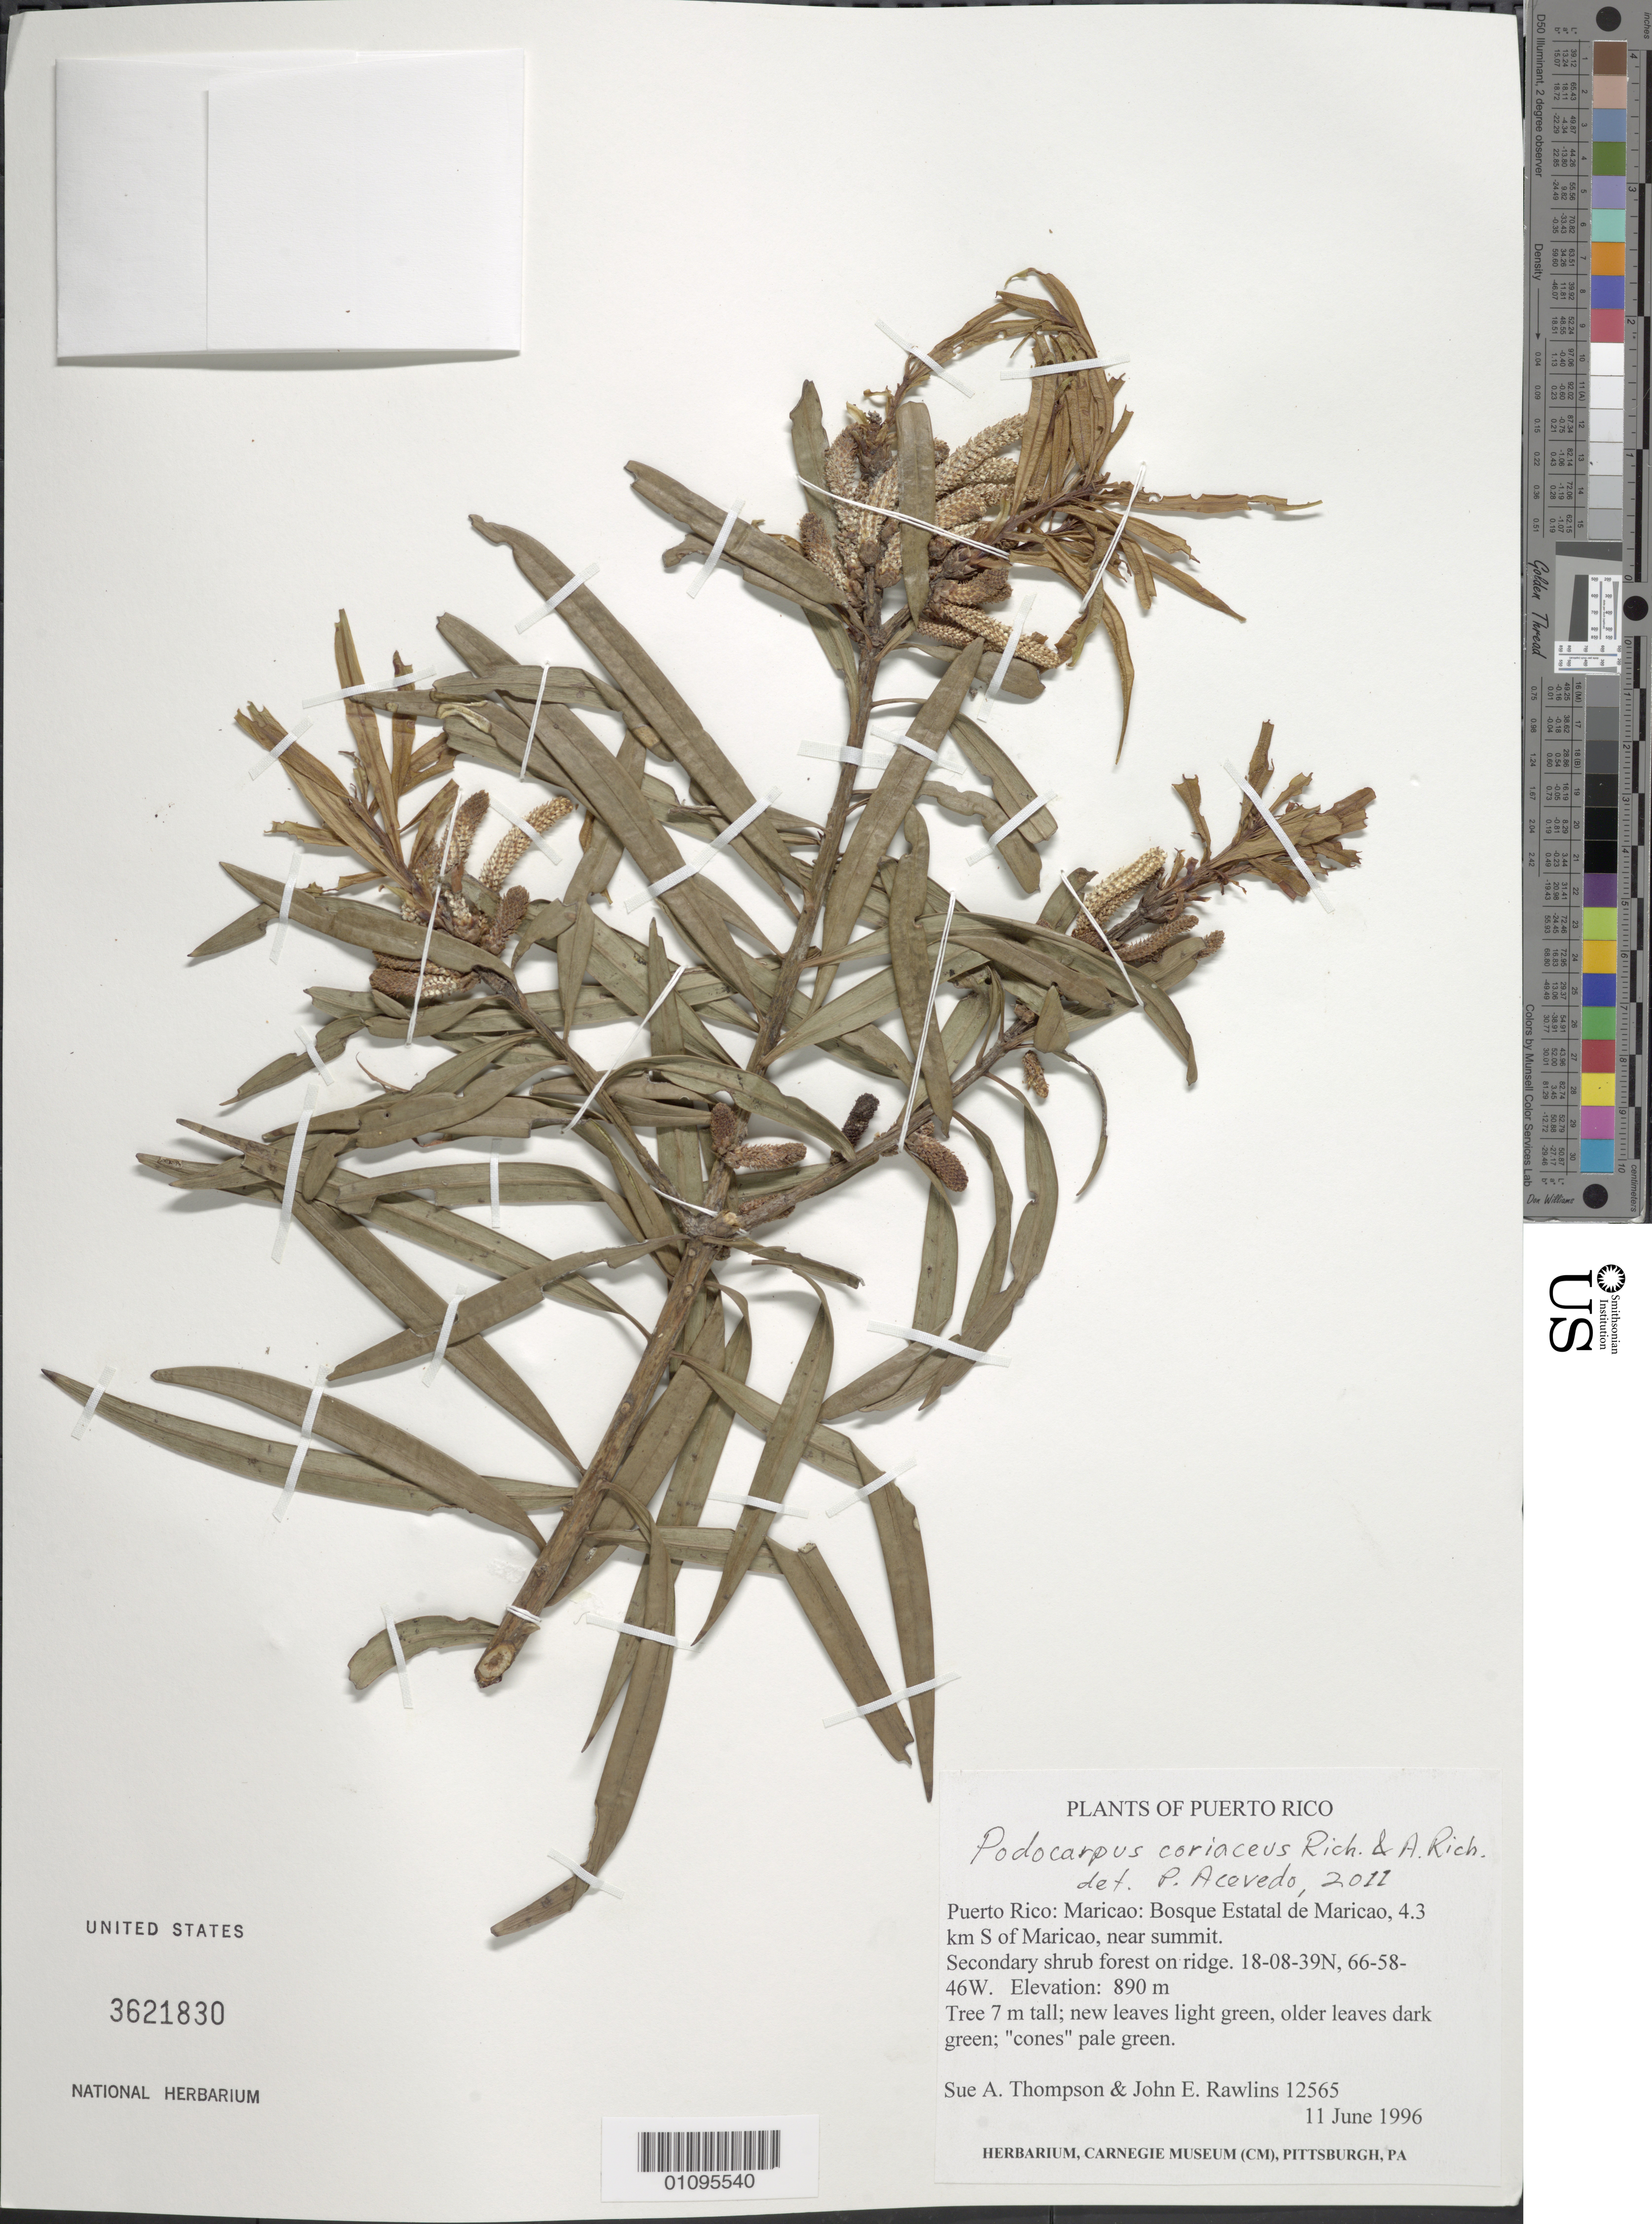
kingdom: Plantae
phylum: Tracheophyta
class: Pinopsida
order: Pinales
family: Podocarpaceae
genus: Podocarpus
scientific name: Podocarpus coriaceus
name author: Rich. & A. Rich.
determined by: Acevedo-Rodríguez, P., (BOT), Smithsonian Institution - National Museum of Natural History (UNITED STATES)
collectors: S. A. Thompson & J. Rawlins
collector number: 12565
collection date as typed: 11 Jun 1996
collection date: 1996-06-11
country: Puerto Rico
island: Puerto Rico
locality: Maricao: Bosque Estatal de Maricao, 4.3 km S of Maricao, near summit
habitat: Secondary shrub forest on ridge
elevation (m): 890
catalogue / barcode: US 3621830